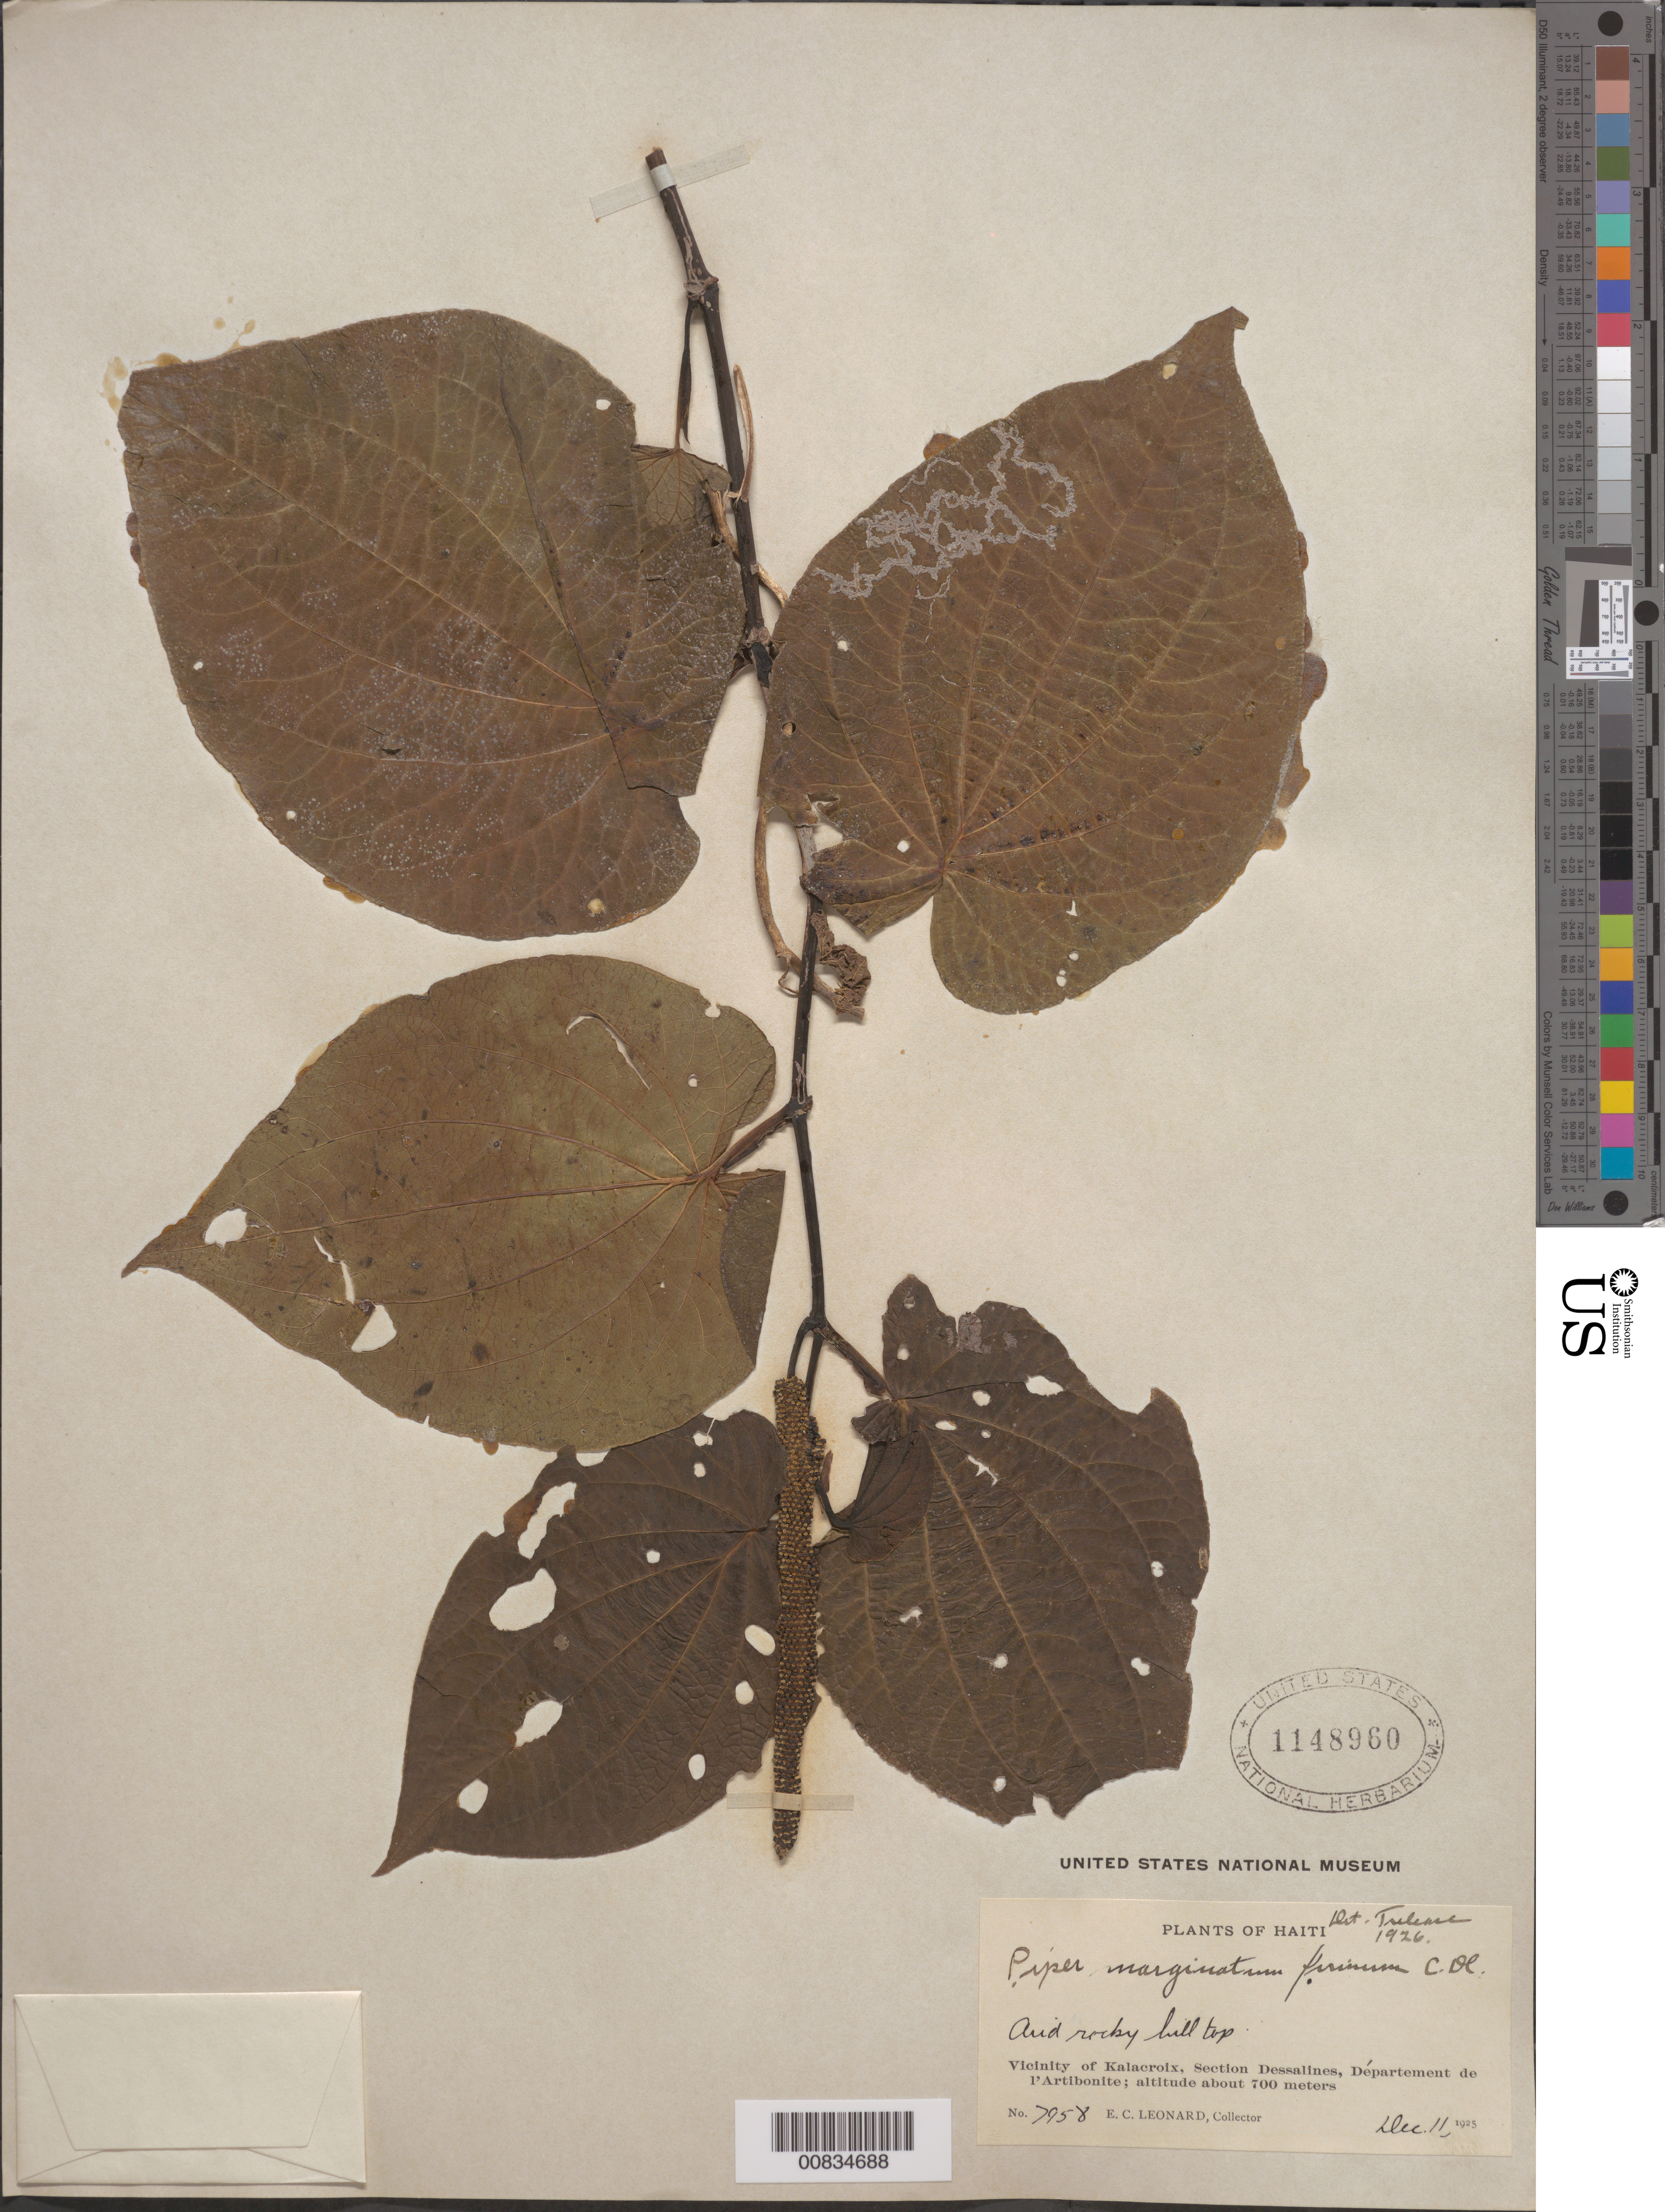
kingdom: Plantae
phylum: Tracheophyta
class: Magnoliopsida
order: Piperales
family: Piperaceae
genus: Piper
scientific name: Piper marginatum var. domatiiferum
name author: Trel.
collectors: E. C. Leonard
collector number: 7958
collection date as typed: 11 Dec 1925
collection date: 1925-12-11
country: Haiti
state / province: Artibonite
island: Hispaniola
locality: Vicinity of Kalacroix, Section Dessalines.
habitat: Arid rocky hill top.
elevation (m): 700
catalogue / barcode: US 1148960